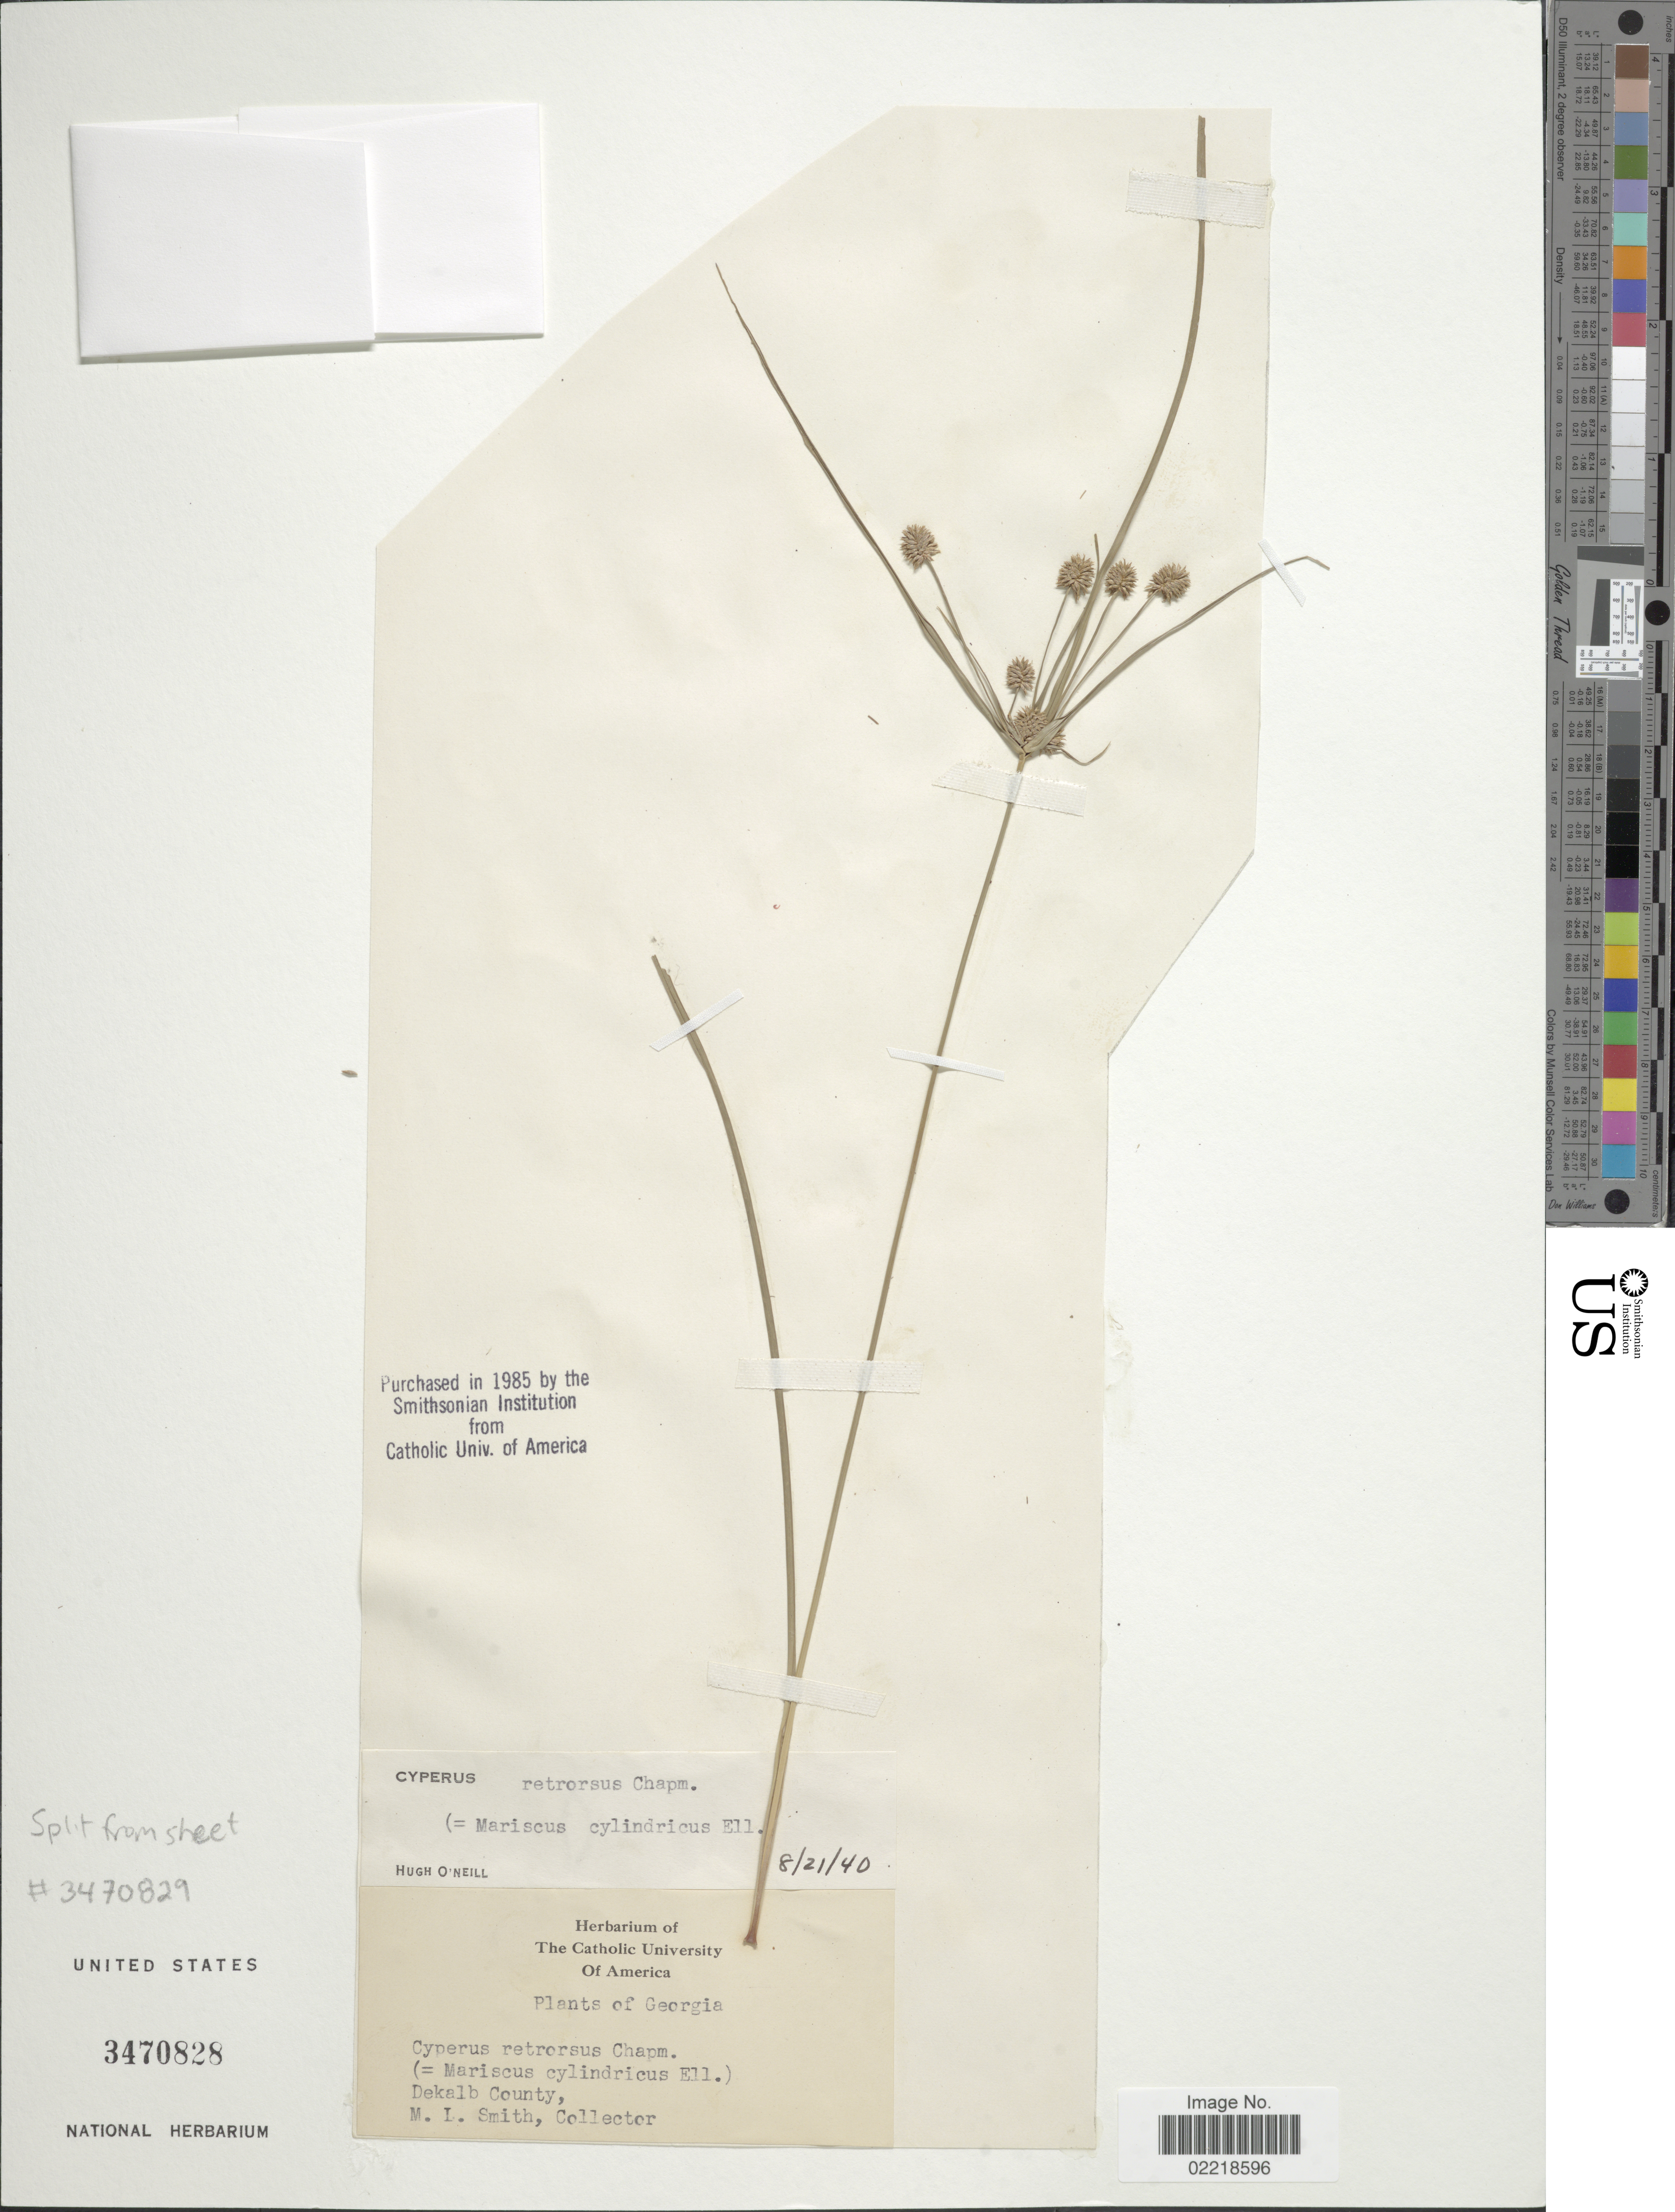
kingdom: Plantae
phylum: Tracheophyta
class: Liliopsida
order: Poales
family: Cyperaceae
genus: Cyperus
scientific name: Cyperus retrorsus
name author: Chapm.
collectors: M. Smith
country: United States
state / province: Georgia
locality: Dekalb County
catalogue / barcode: US 3470828